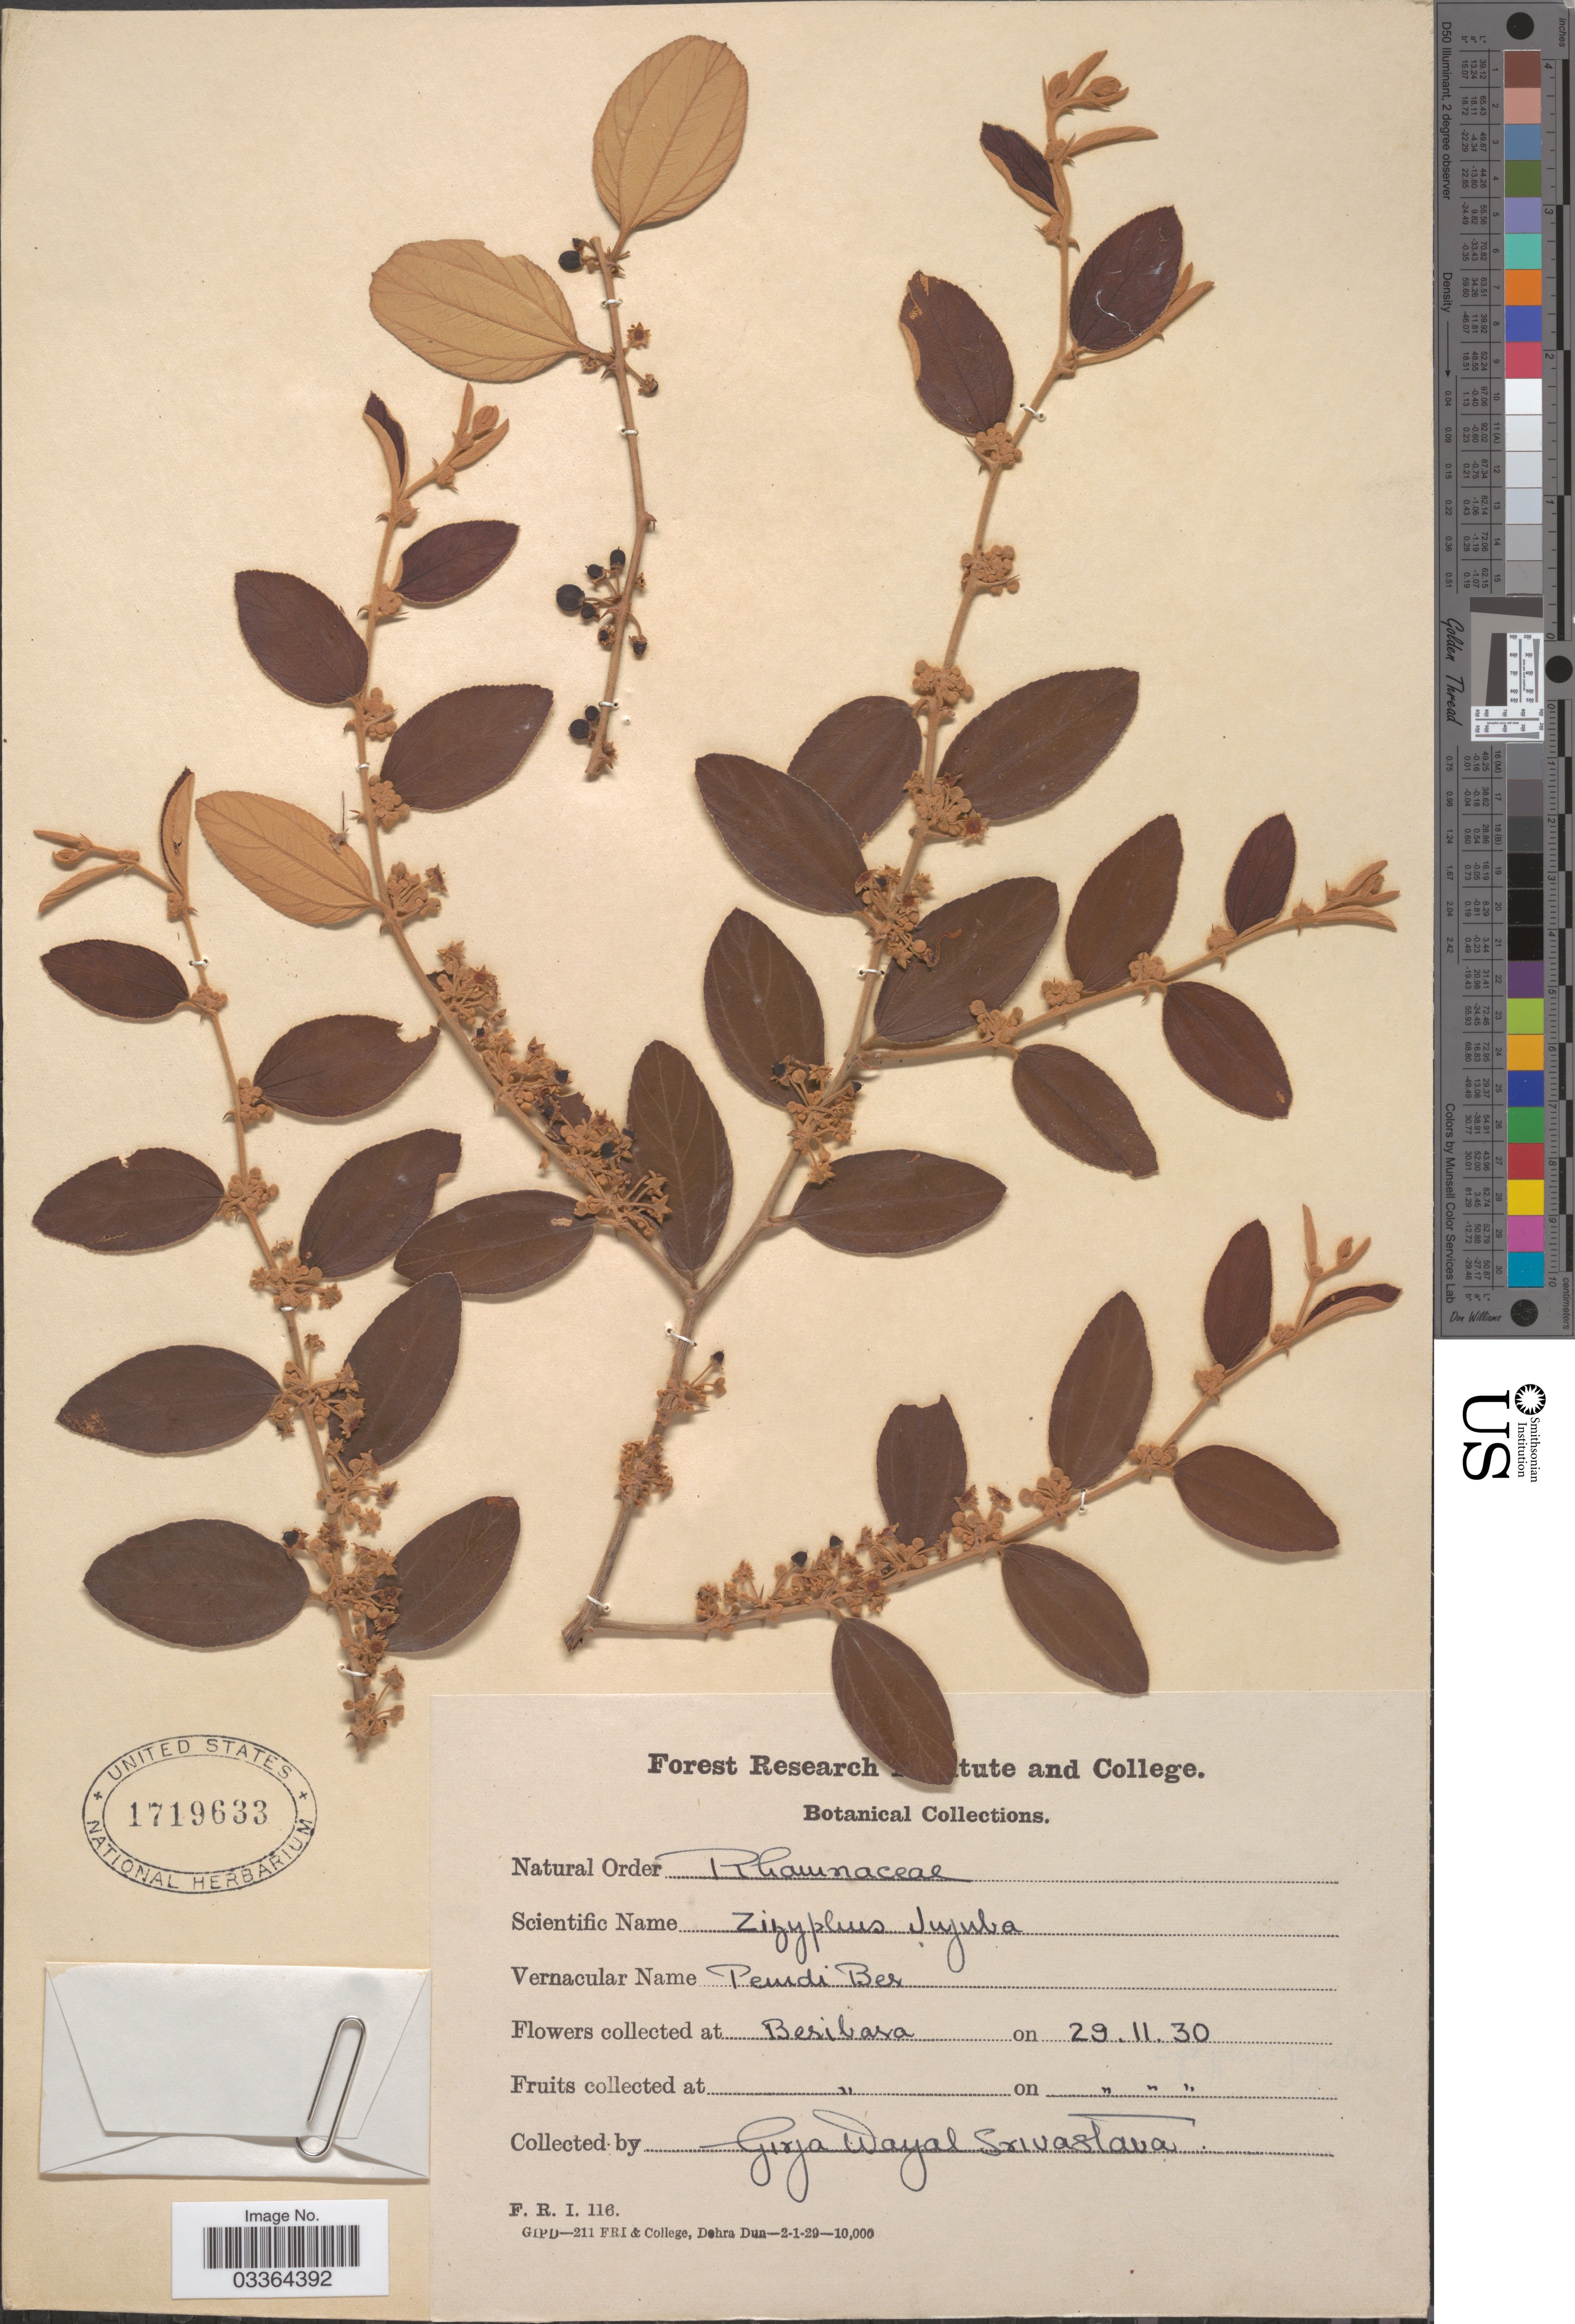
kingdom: Plantae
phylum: Tracheophyta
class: Magnoliopsida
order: Rosales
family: Rhamnaceae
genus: Ziziphus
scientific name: Ziziphus mauritiana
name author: Lam.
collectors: G. Srivastava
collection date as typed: Transcribed d/m/y: 29/11/30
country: India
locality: Beribara.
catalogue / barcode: US 1719633